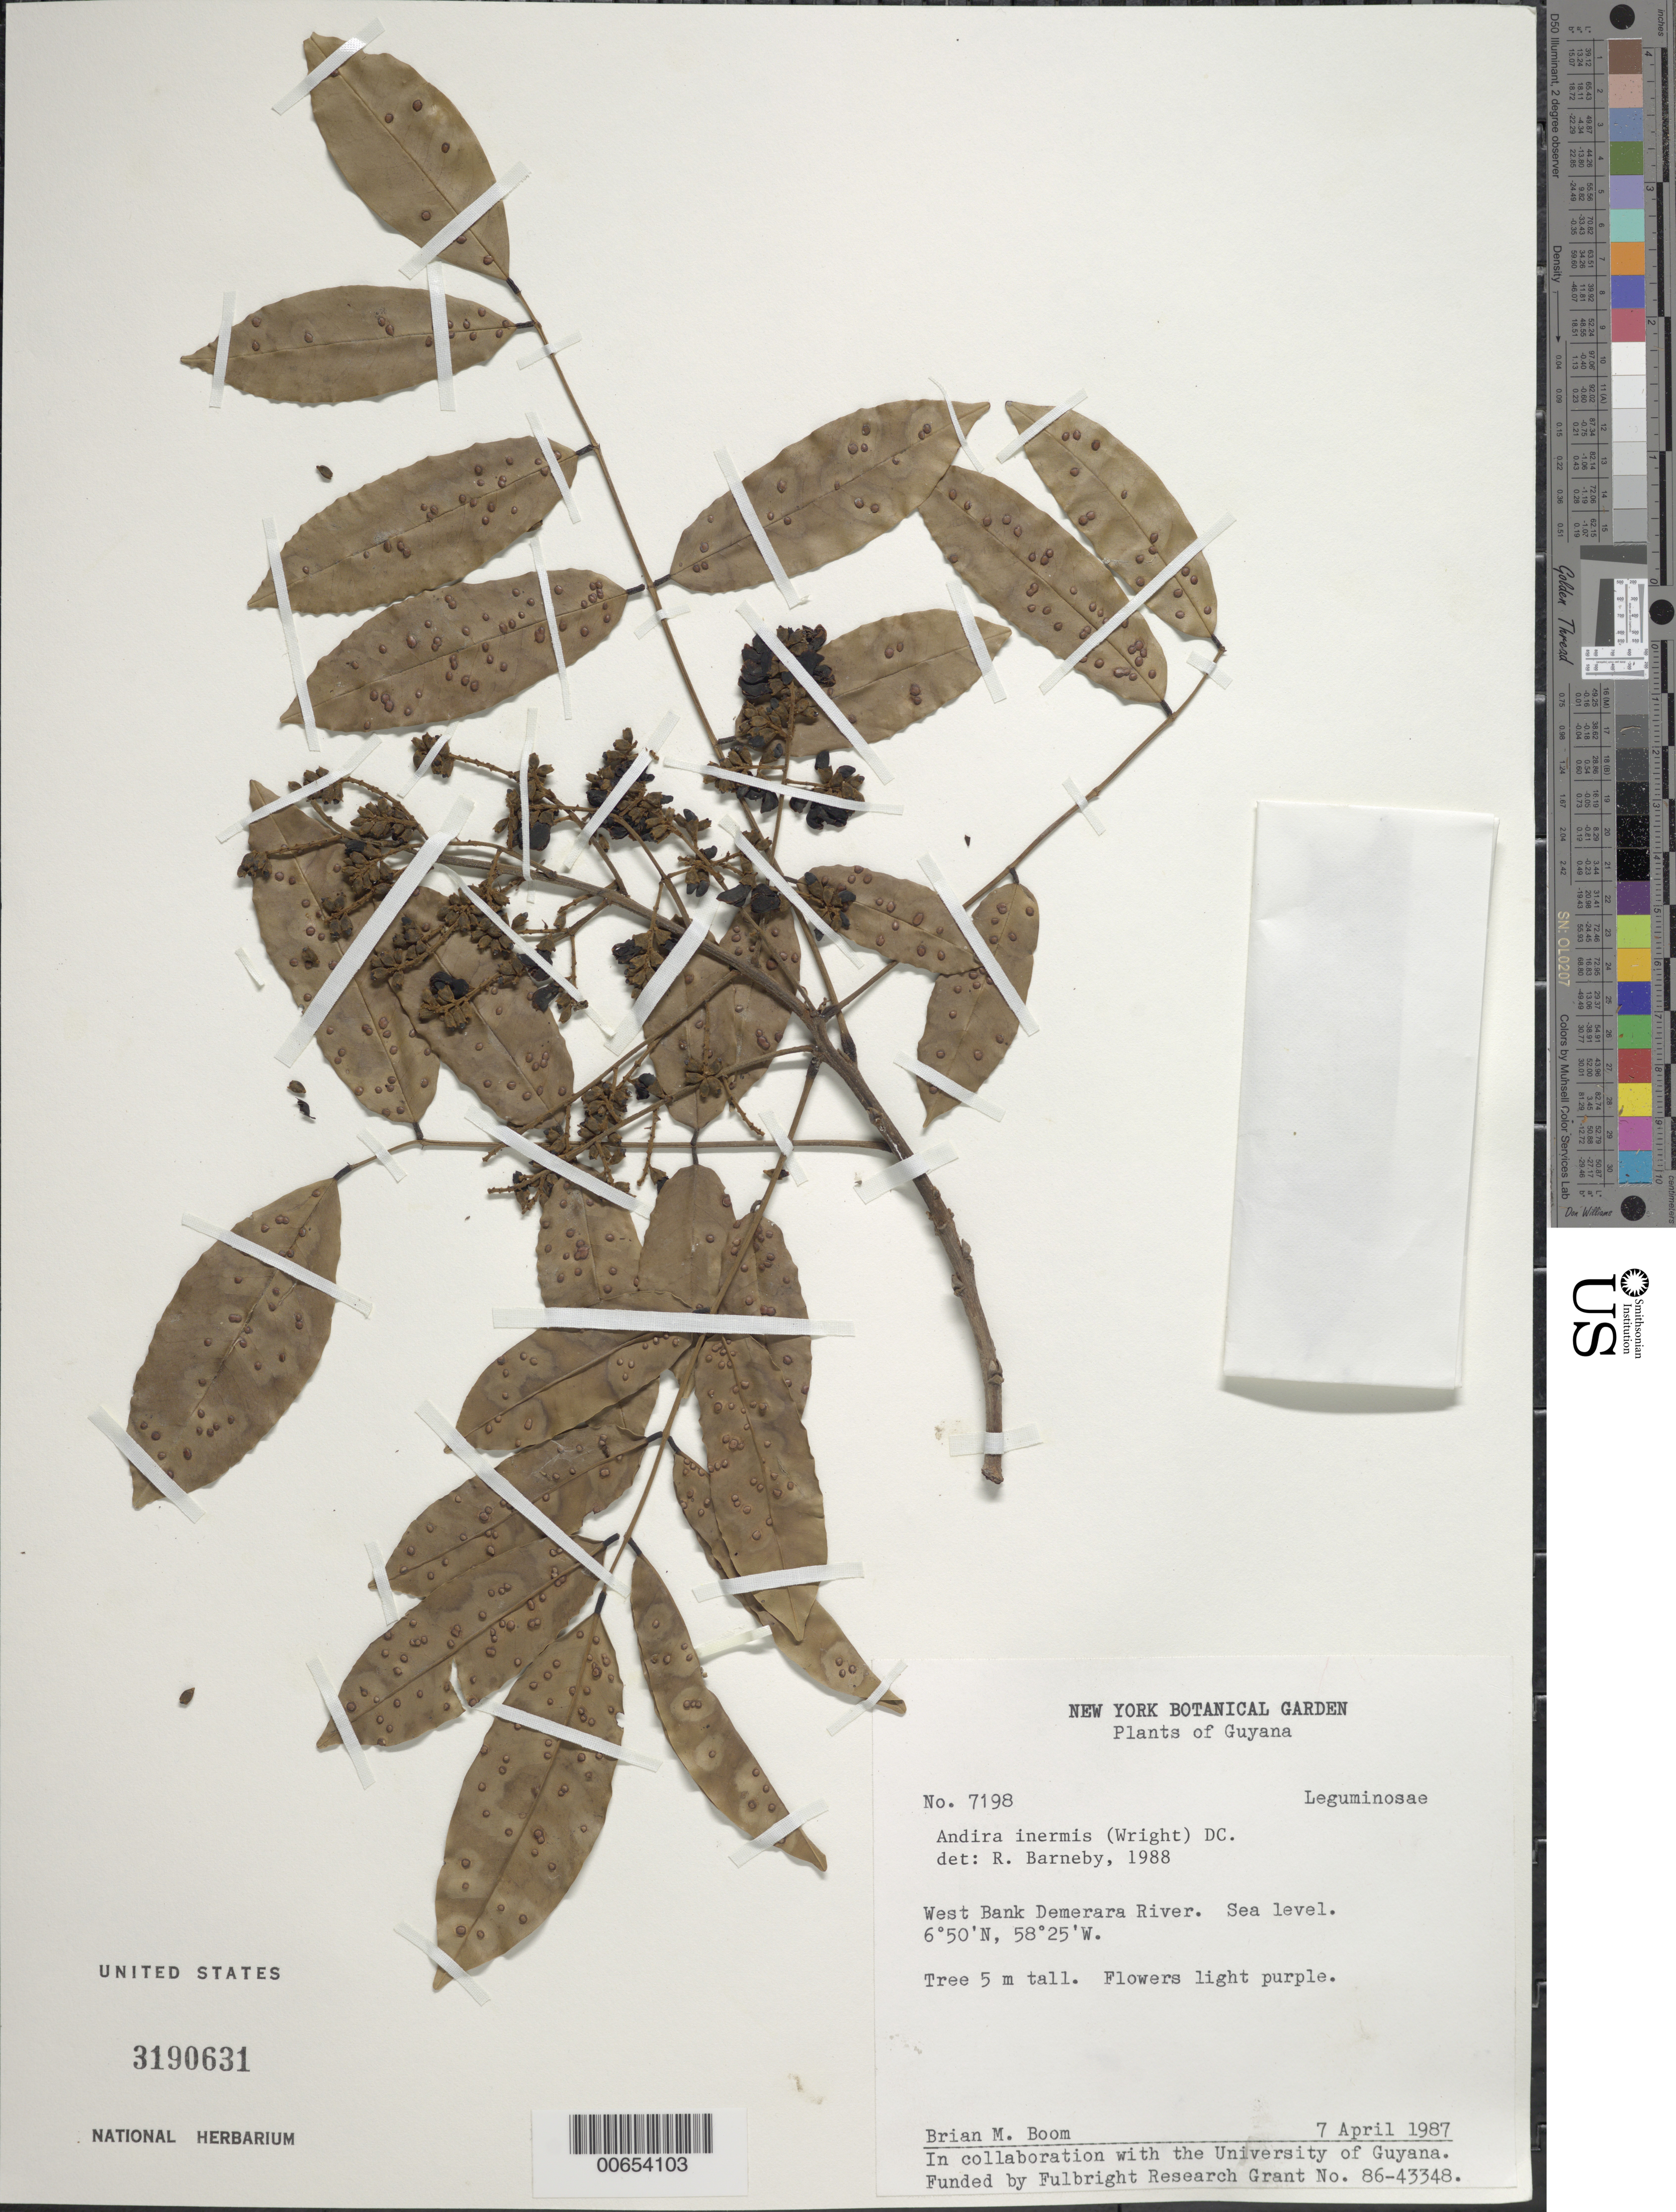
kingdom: Plantae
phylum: Tracheophyta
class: Magnoliopsida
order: Fabales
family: Fabaceae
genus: Andira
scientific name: Andira inermis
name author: (W. Wright) Kunth ex DC.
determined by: Barneby, Rupert C., (NY)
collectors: B. M. Boom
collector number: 7198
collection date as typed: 7-Apr-87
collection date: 1987-04-07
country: Guyana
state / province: Essequibo Isl-W. Demerara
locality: Demerara R., W bank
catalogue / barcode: US 3190631